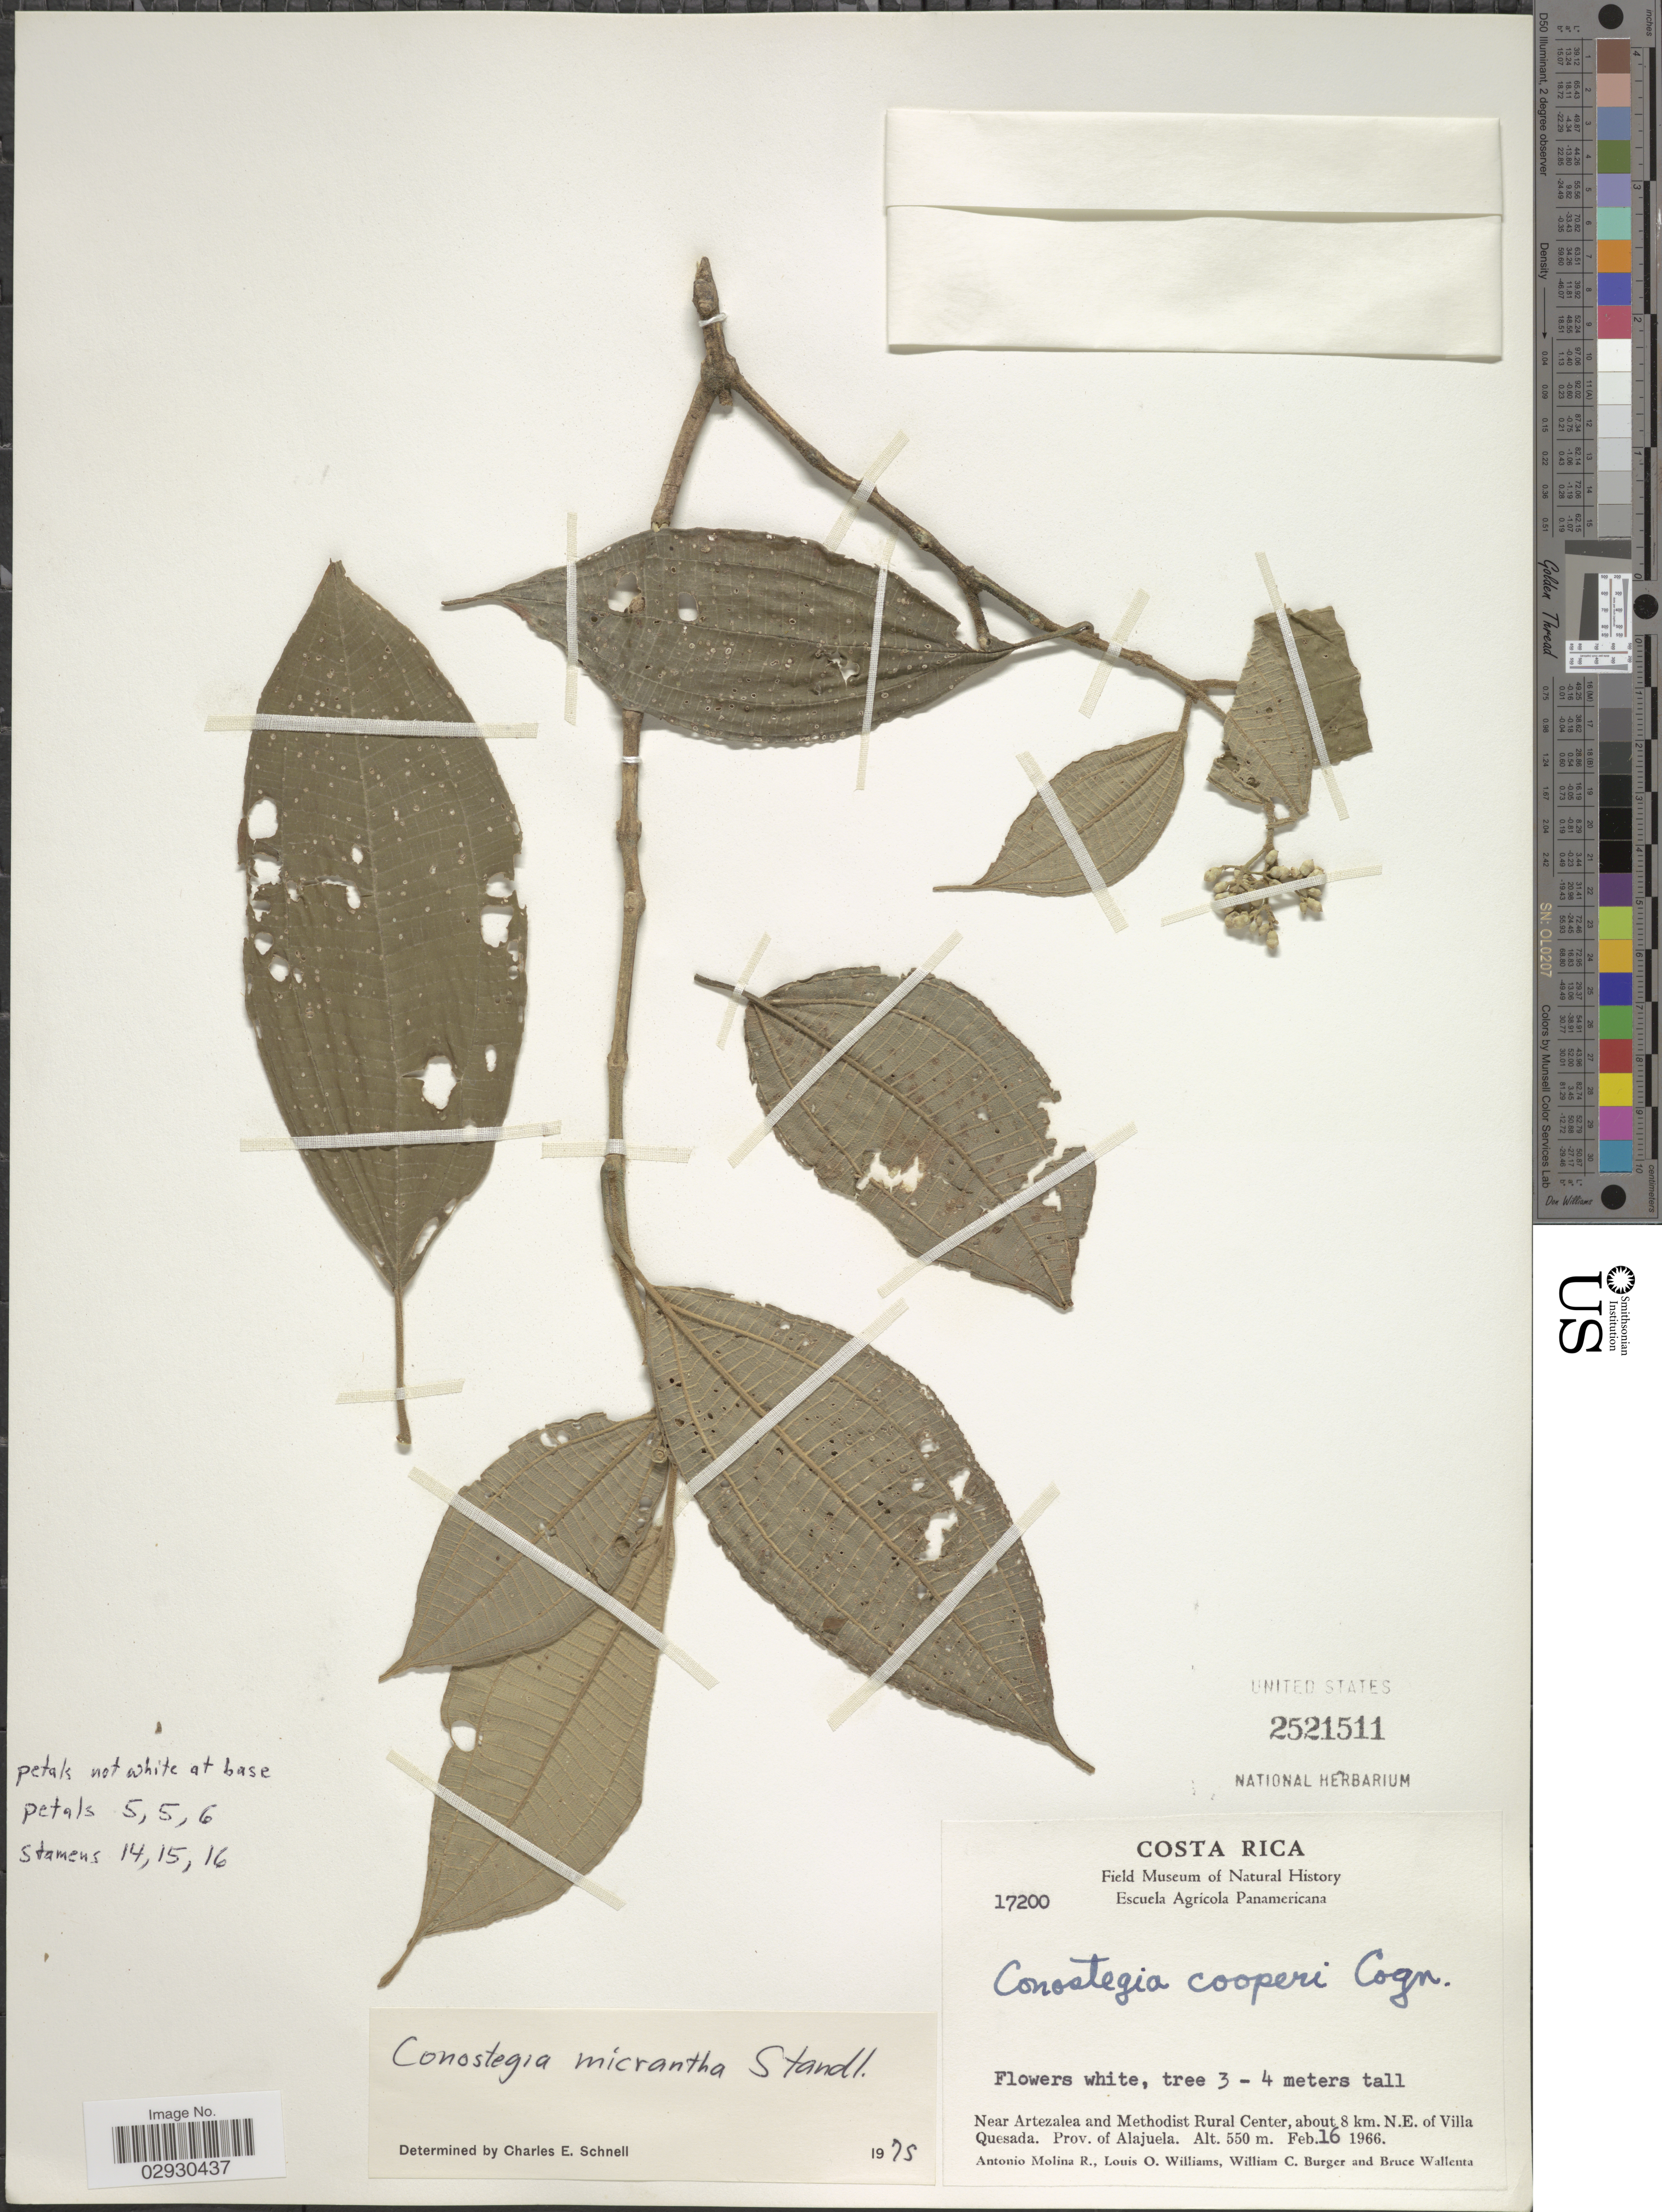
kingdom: Plantae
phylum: Tracheophyta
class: Magnoliopsida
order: Myrtales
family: Melastomataceae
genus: Conostegia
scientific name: Conostegia micrantha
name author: Standl.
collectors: A. Molina R., L. O. Williams, W. Burger & B. Wallenta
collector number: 17200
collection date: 1966-02-16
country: Costa Rica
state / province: Alajuela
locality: Near Artezalea and Methodist Rural Center, about 8 km. N.E. of Villa Quesada. Prov. of Alajuela.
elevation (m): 550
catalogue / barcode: US 2521511